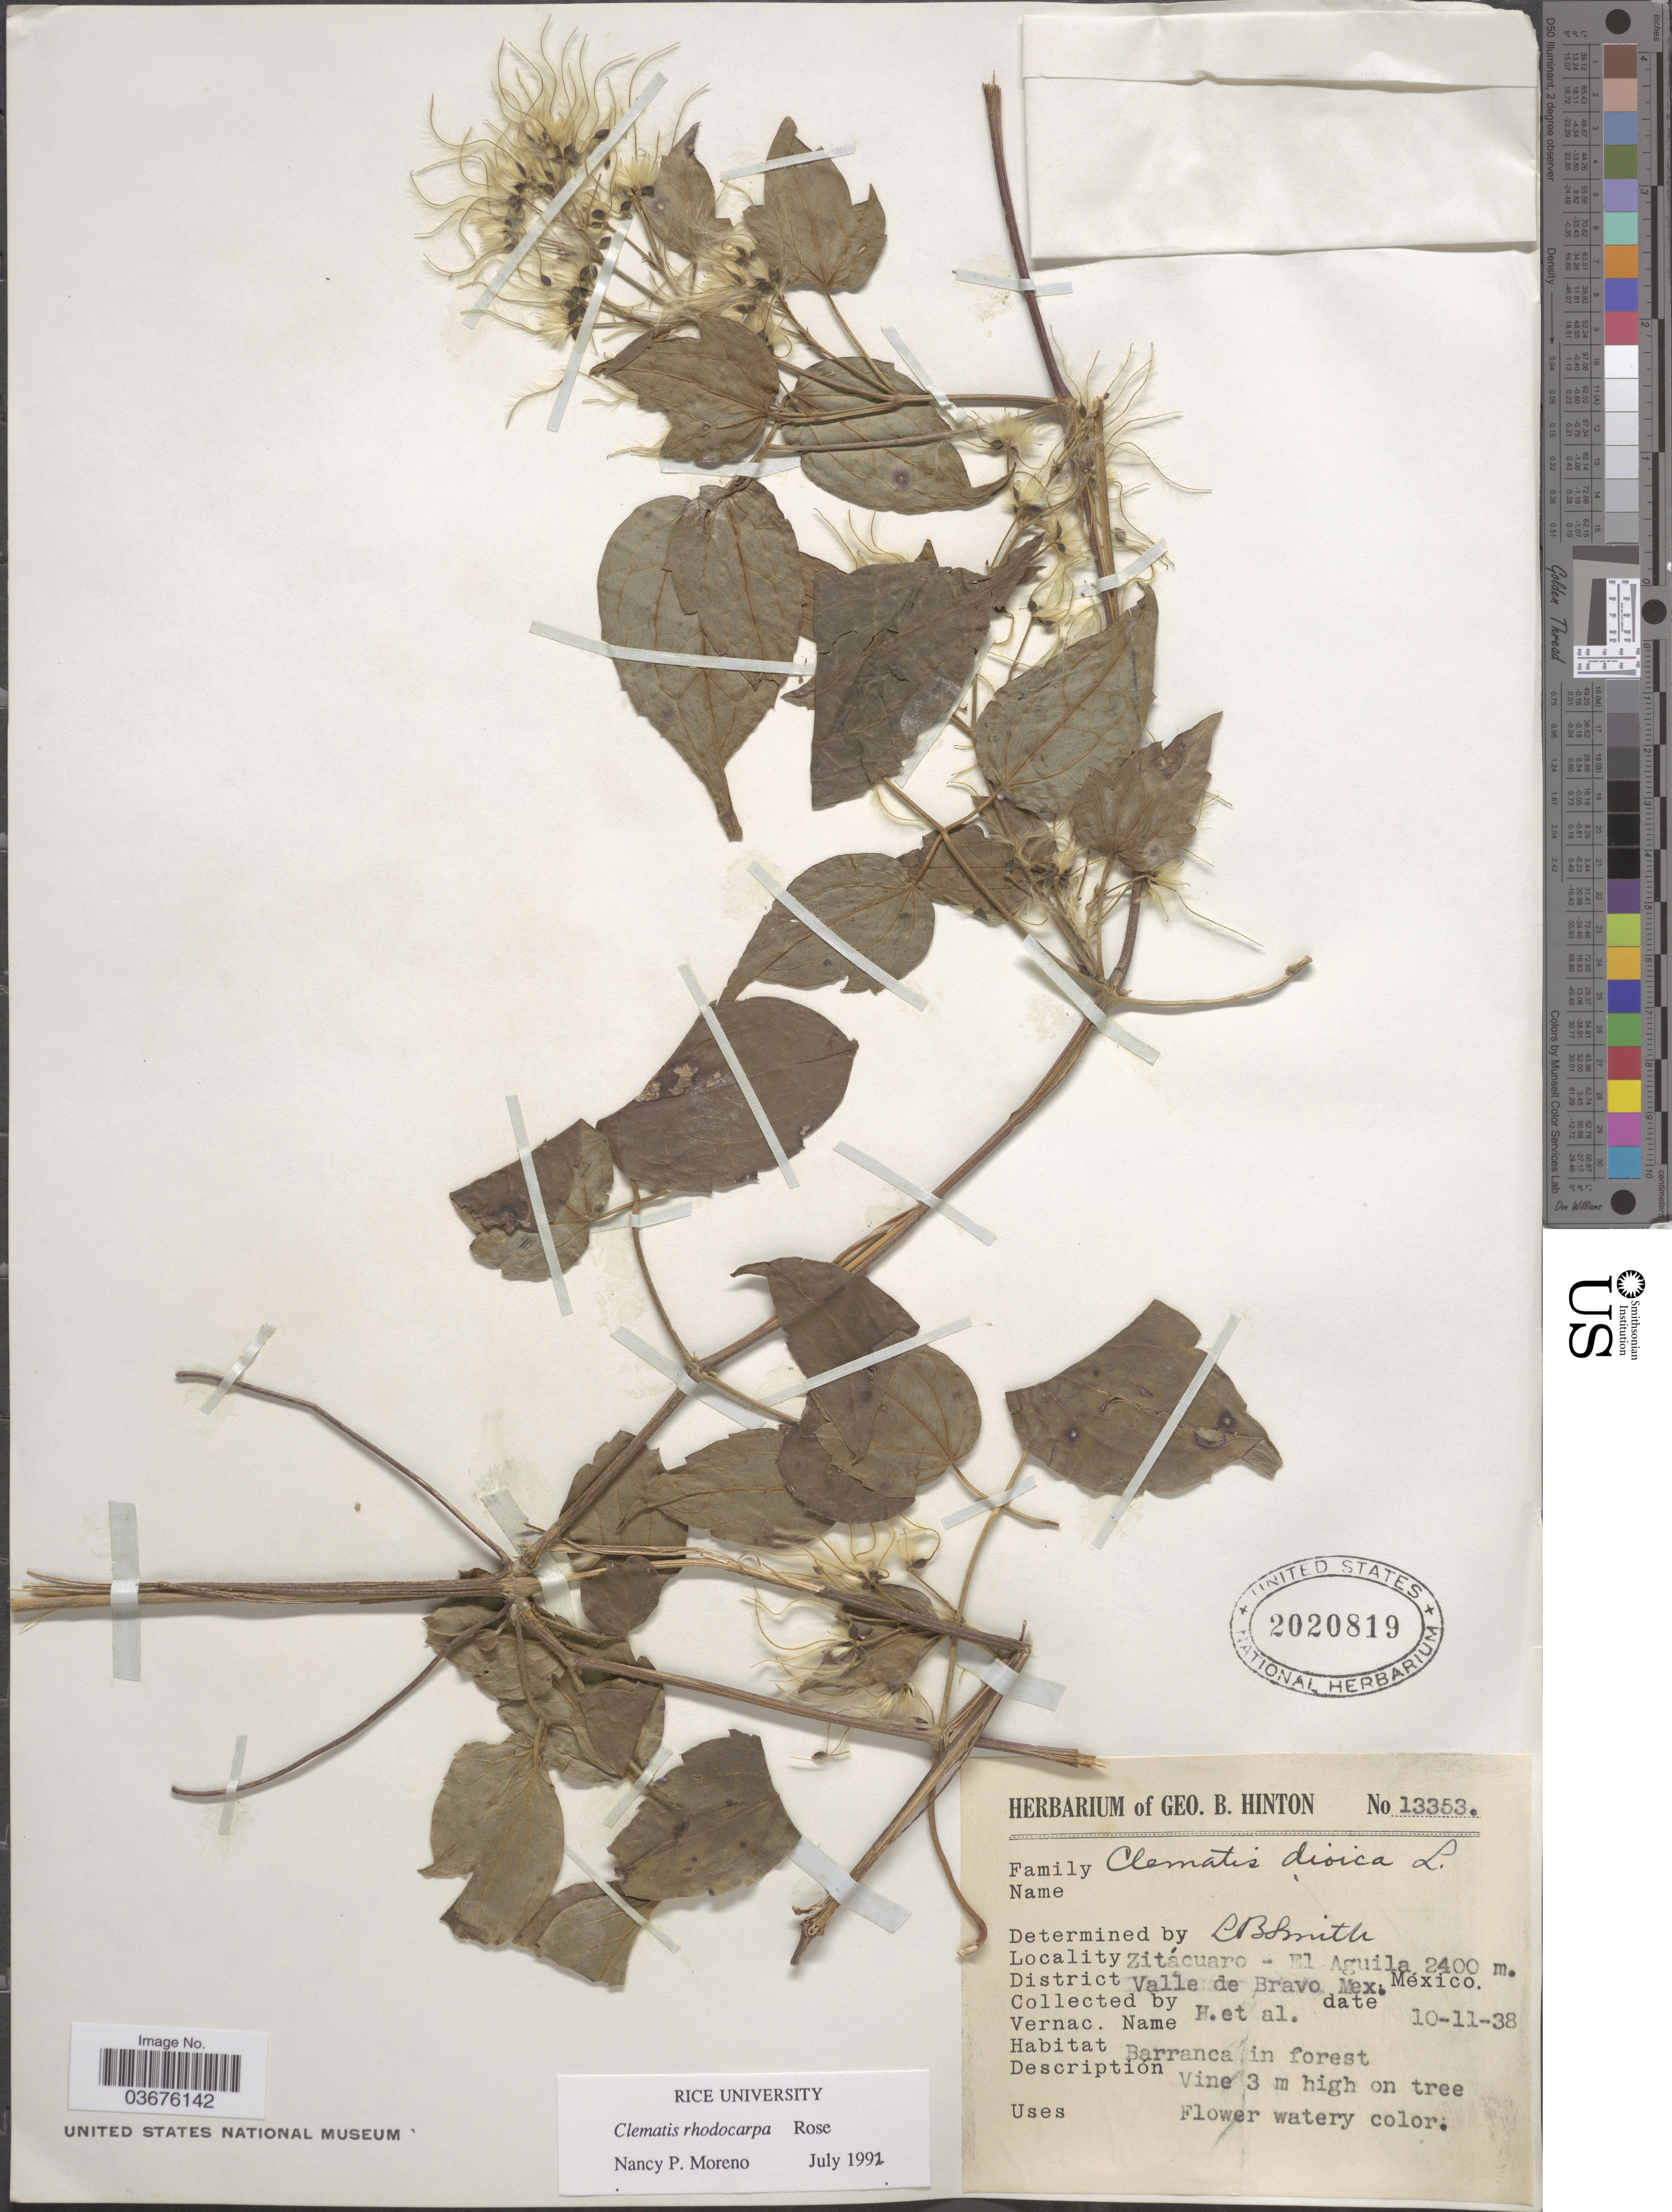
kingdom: Plantae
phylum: Tracheophyta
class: Magnoliopsida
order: Ranunculales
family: Ranunculaceae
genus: Clematis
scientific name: Clematis rhodocarpa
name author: Rose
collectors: G. B. Hinton & et al.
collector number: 13353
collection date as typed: Transcribed d/m/y: 10/11/38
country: Mexico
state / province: México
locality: Zitácuaro-El Aguila. District Valle de Bravo.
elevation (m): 2400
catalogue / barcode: US 2020819